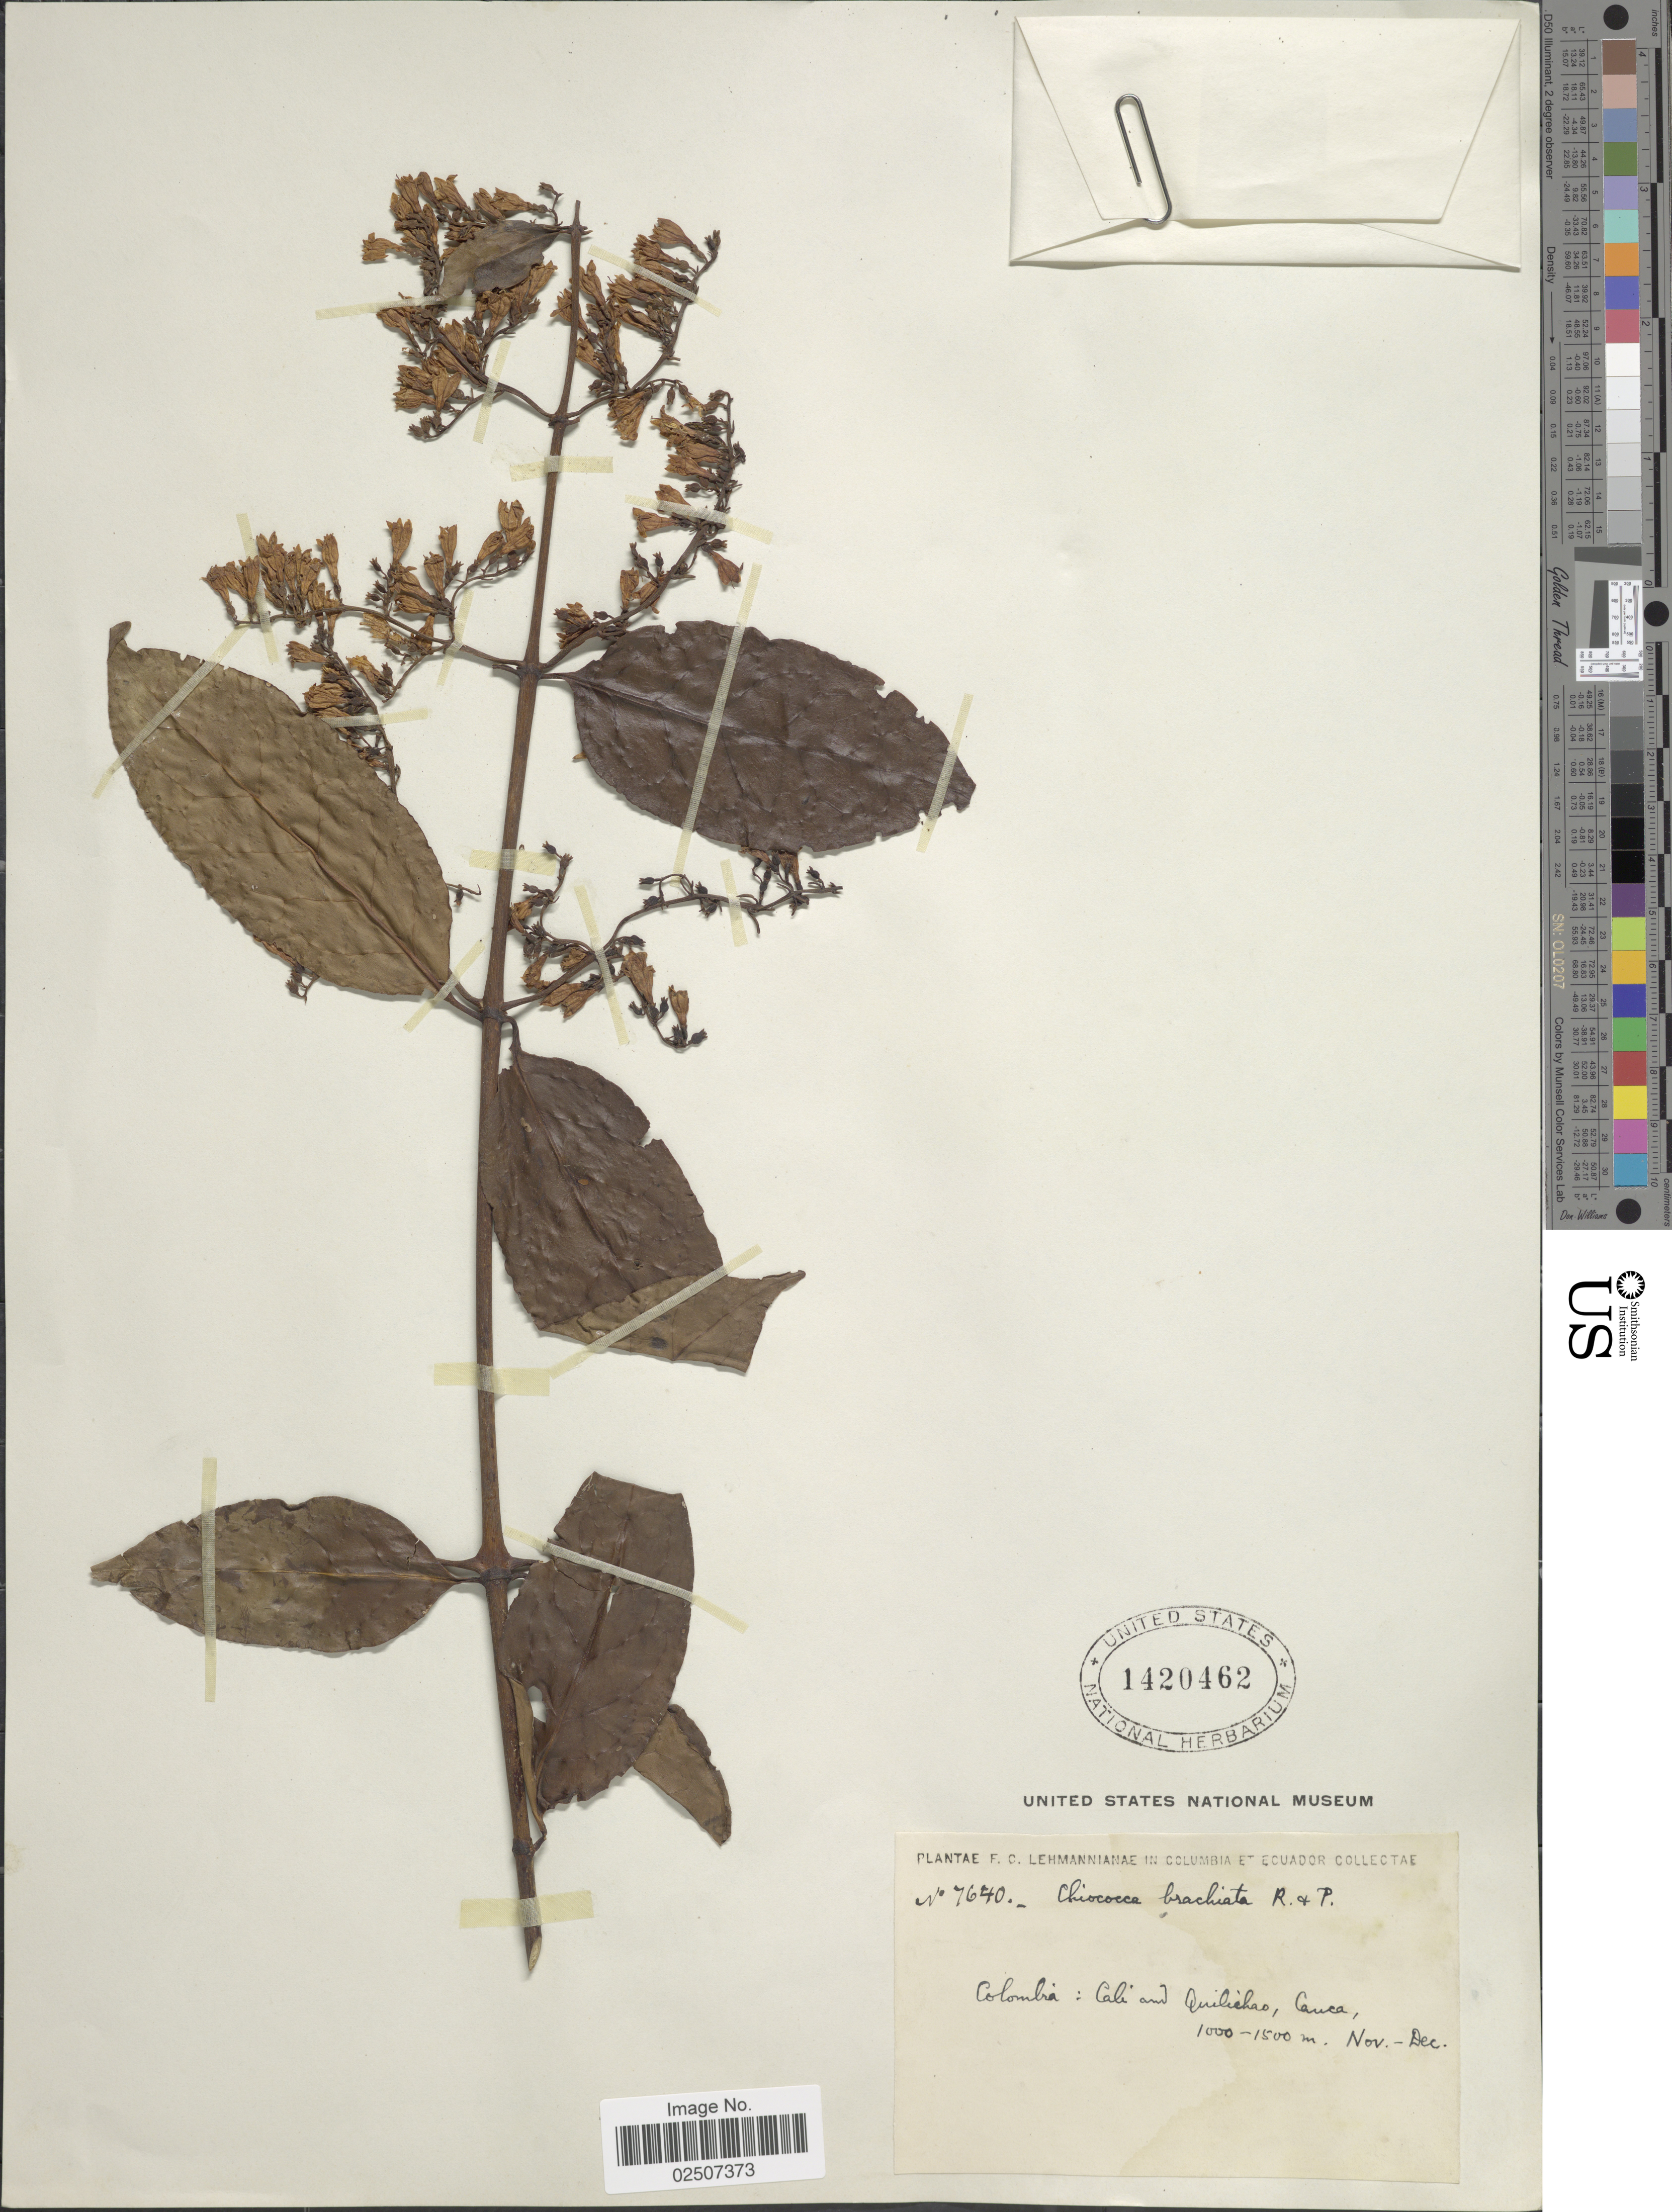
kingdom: Plantae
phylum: Tracheophyta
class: Magnoliopsida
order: Gentianales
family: Rubiaceae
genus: Chiococca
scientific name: Chiococca alba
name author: (L.) Hitchc.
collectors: F. C. Lehmann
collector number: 7640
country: Colombia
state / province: Cauca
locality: Cali and Quilichao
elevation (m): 1000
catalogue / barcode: US 1420462